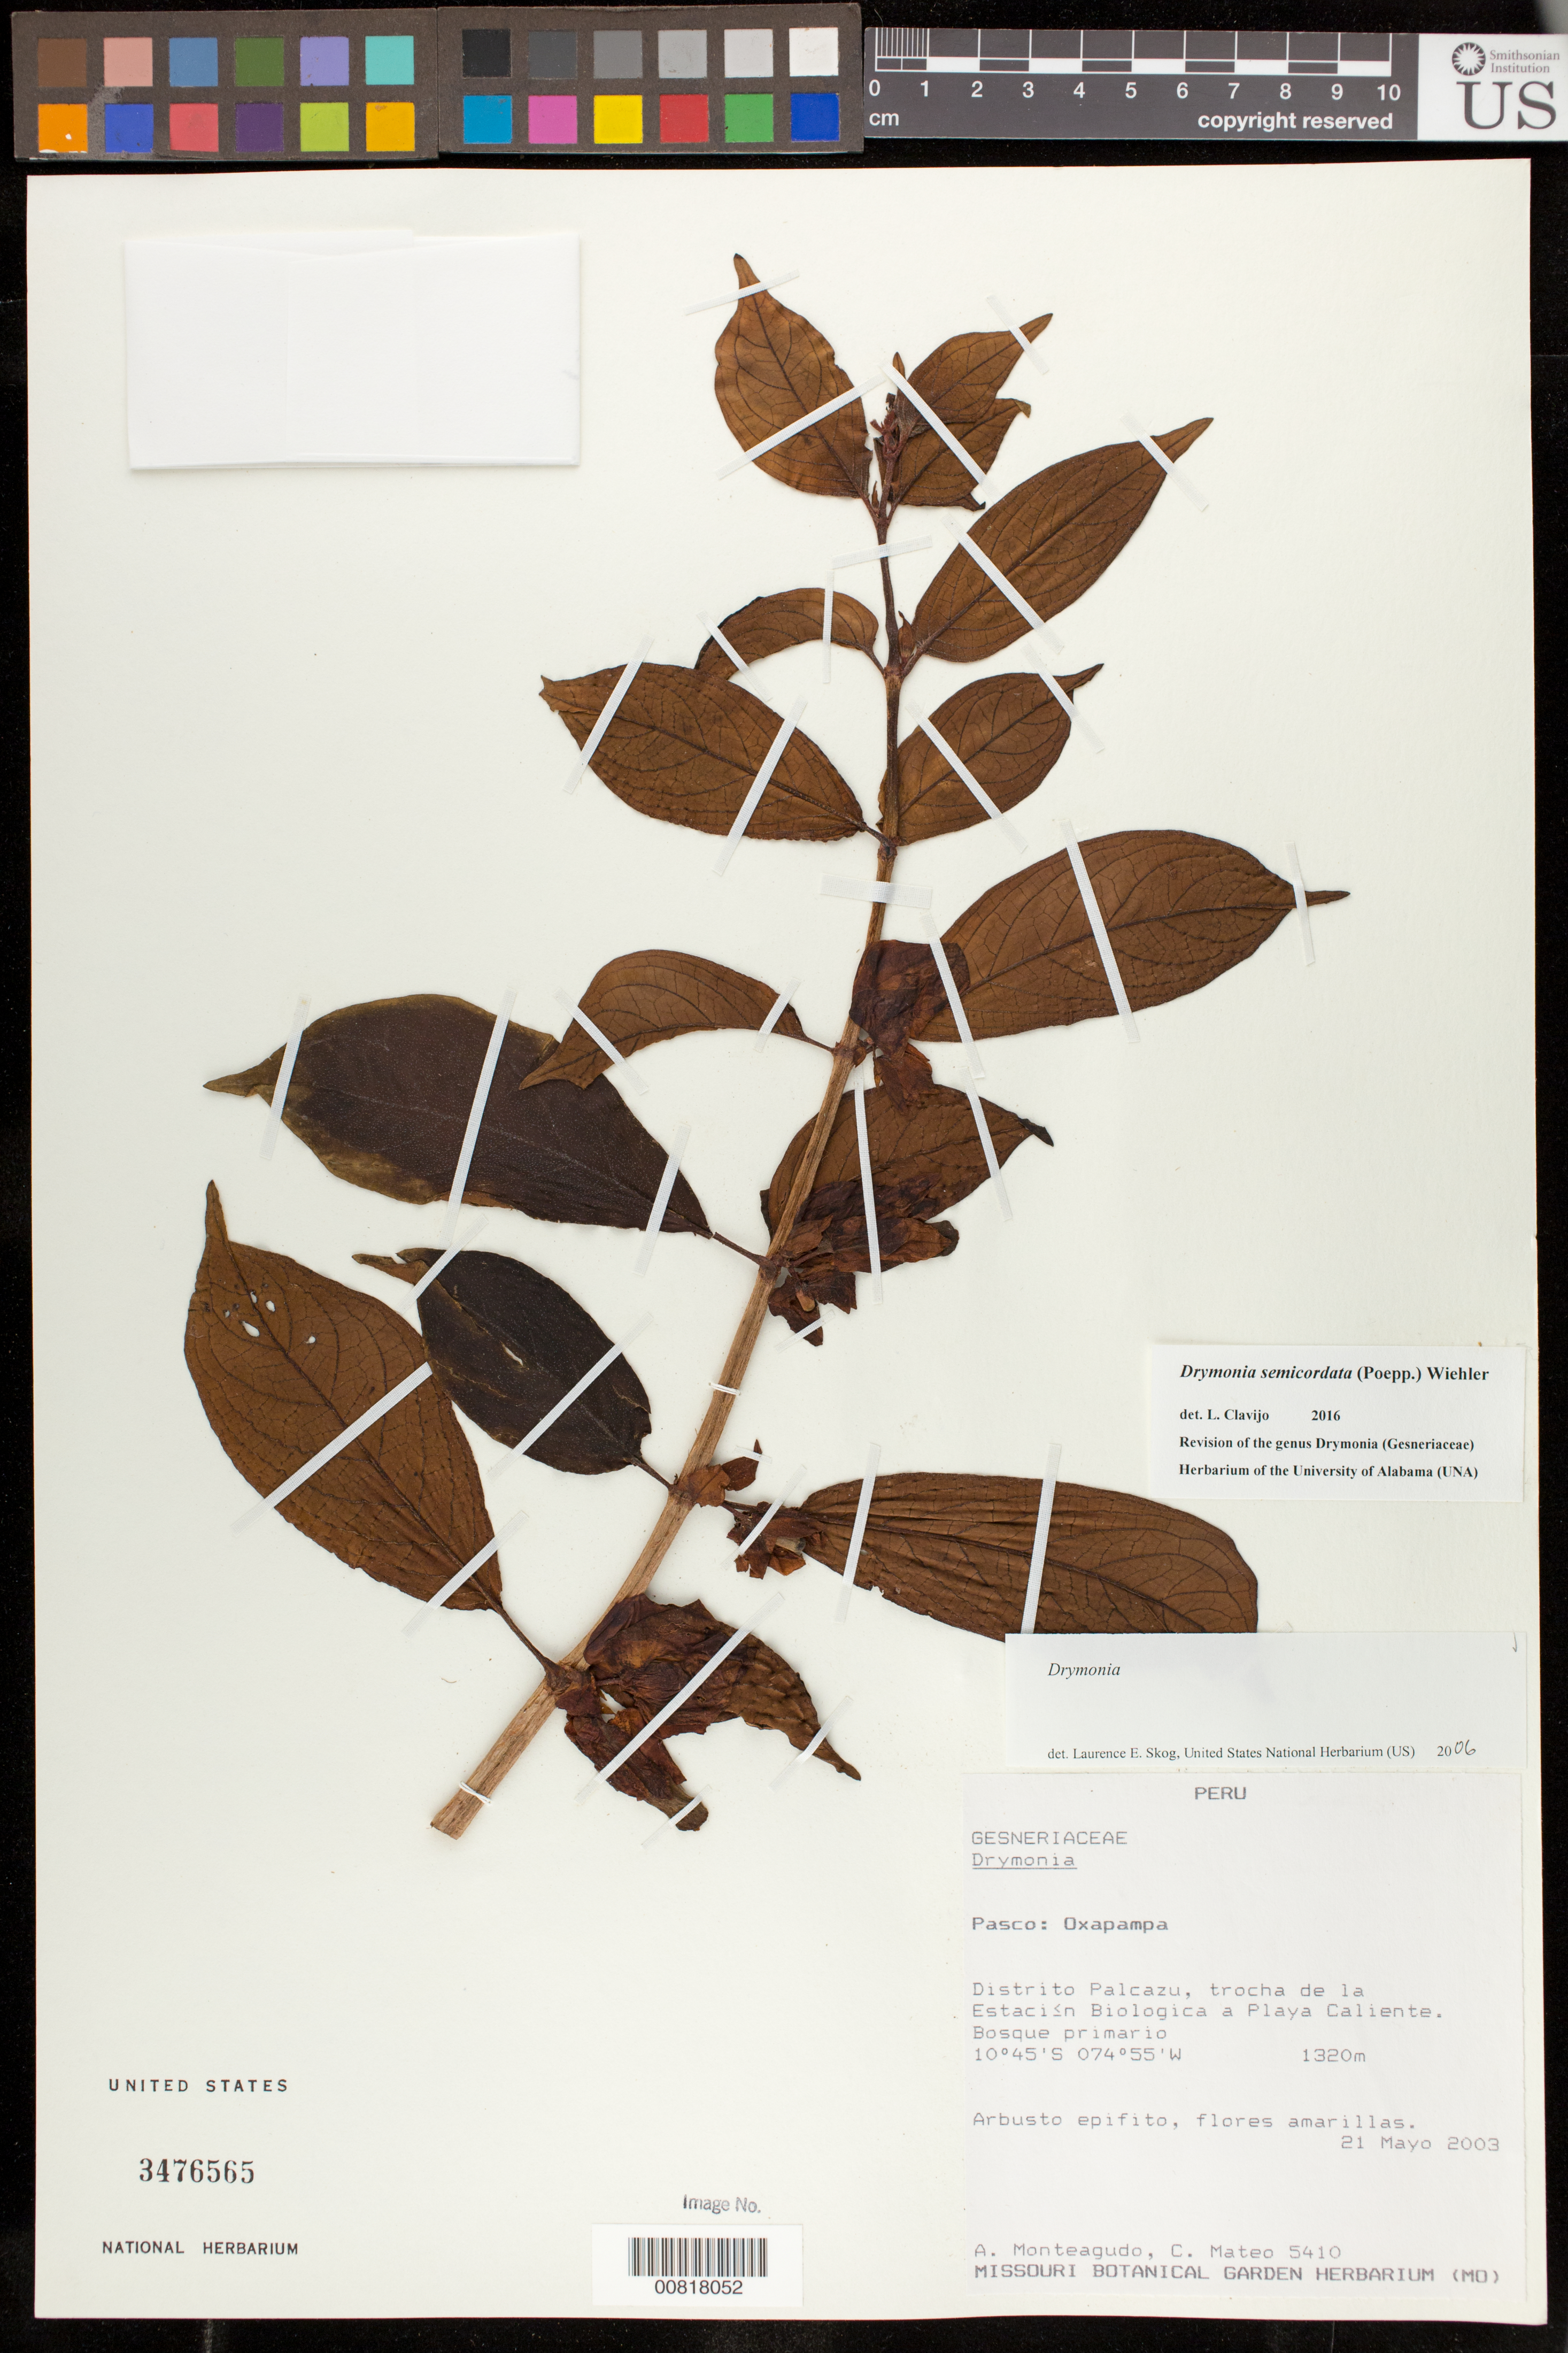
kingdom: Plantae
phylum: Tracheophyta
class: Magnoliopsida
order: Lamiales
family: Gesneriaceae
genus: Drymonia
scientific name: Drymonia semicordata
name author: (Poepp.) Wiehler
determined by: Clavijo, L.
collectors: A. Monteagudo & C. Mateo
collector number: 5410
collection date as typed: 21 May 2003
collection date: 2003-05-21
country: Peru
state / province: Pasco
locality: Pasco: Oxapampa. Distrito Palcazu, trocha de la Estación Biologica a Playa Calienta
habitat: Bosque primario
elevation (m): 1320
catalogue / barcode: US 3476565